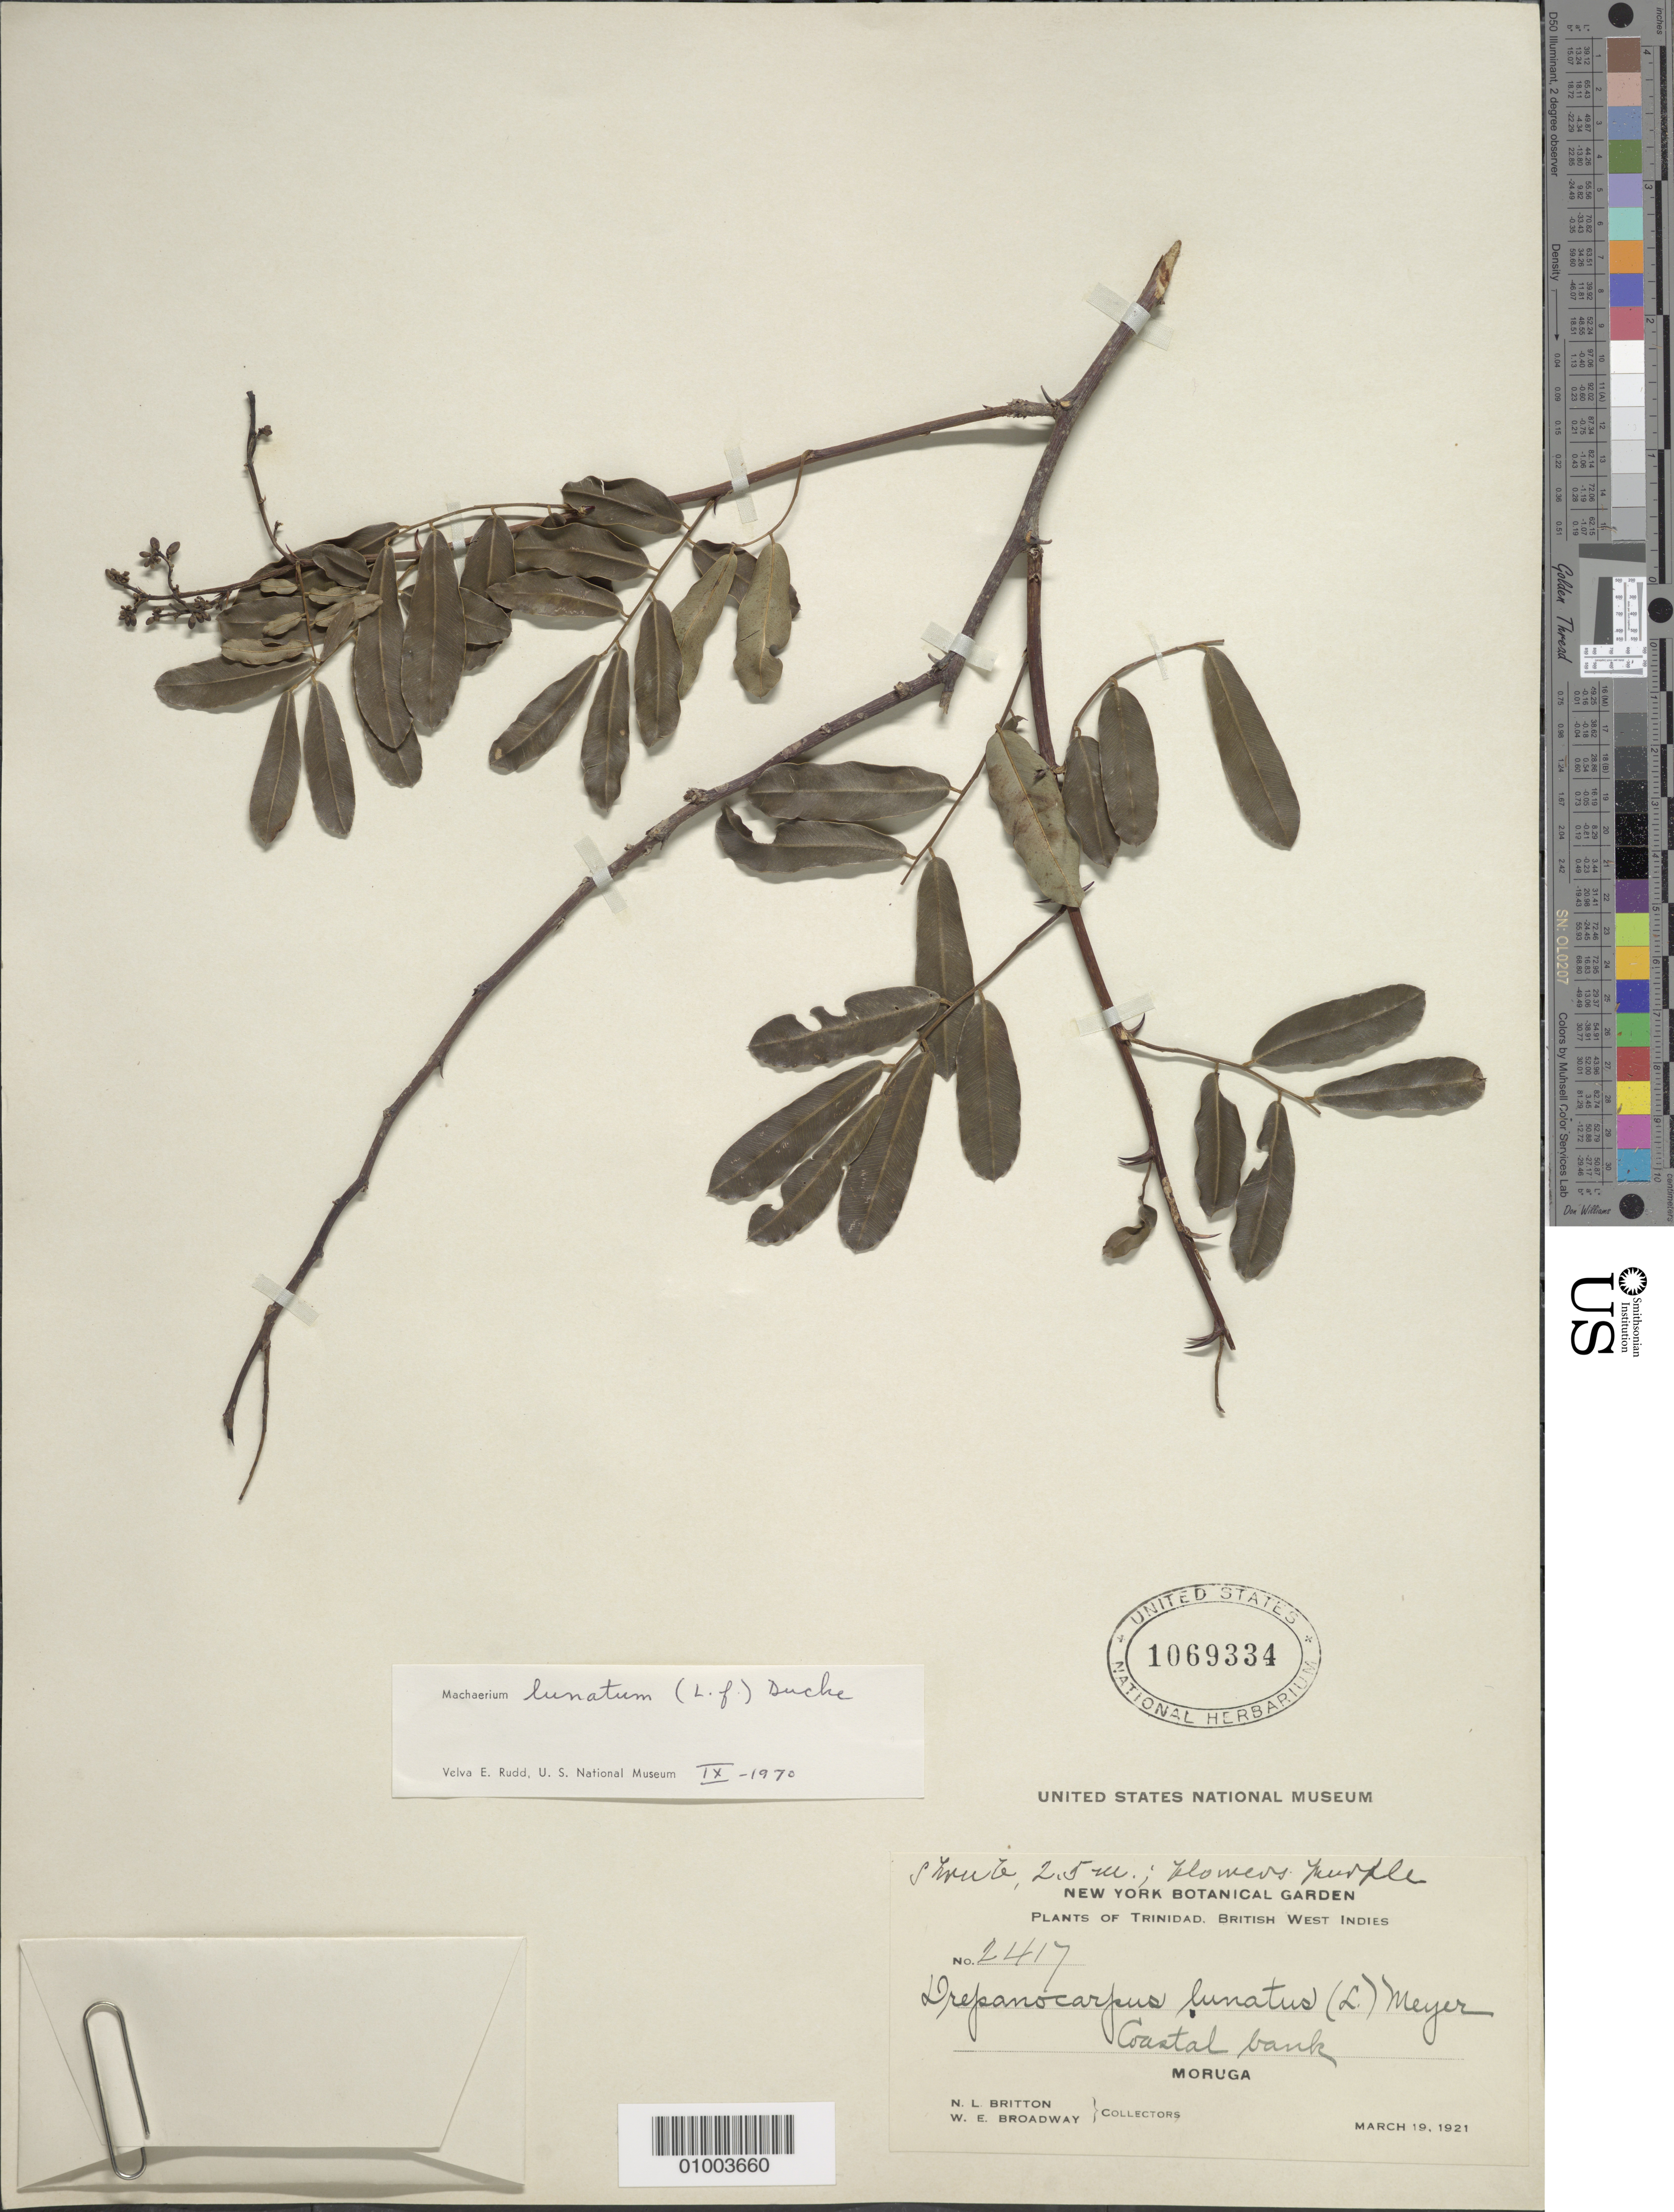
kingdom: Plantae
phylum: Tracheophyta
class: Magnoliopsida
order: Fabales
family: Fabaceae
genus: Machaerium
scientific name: Machaerium lunatum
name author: (L. f.) Ducke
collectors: N. Britton & W. E. Broadway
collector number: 2417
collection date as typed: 19 Mar 1921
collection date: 1921-03-19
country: Trinidad and Tobago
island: Trinidad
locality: Coastal bank, Moruga. Shrub 2.5m, flowers purple.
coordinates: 0 N, 0 E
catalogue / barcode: US 1069334